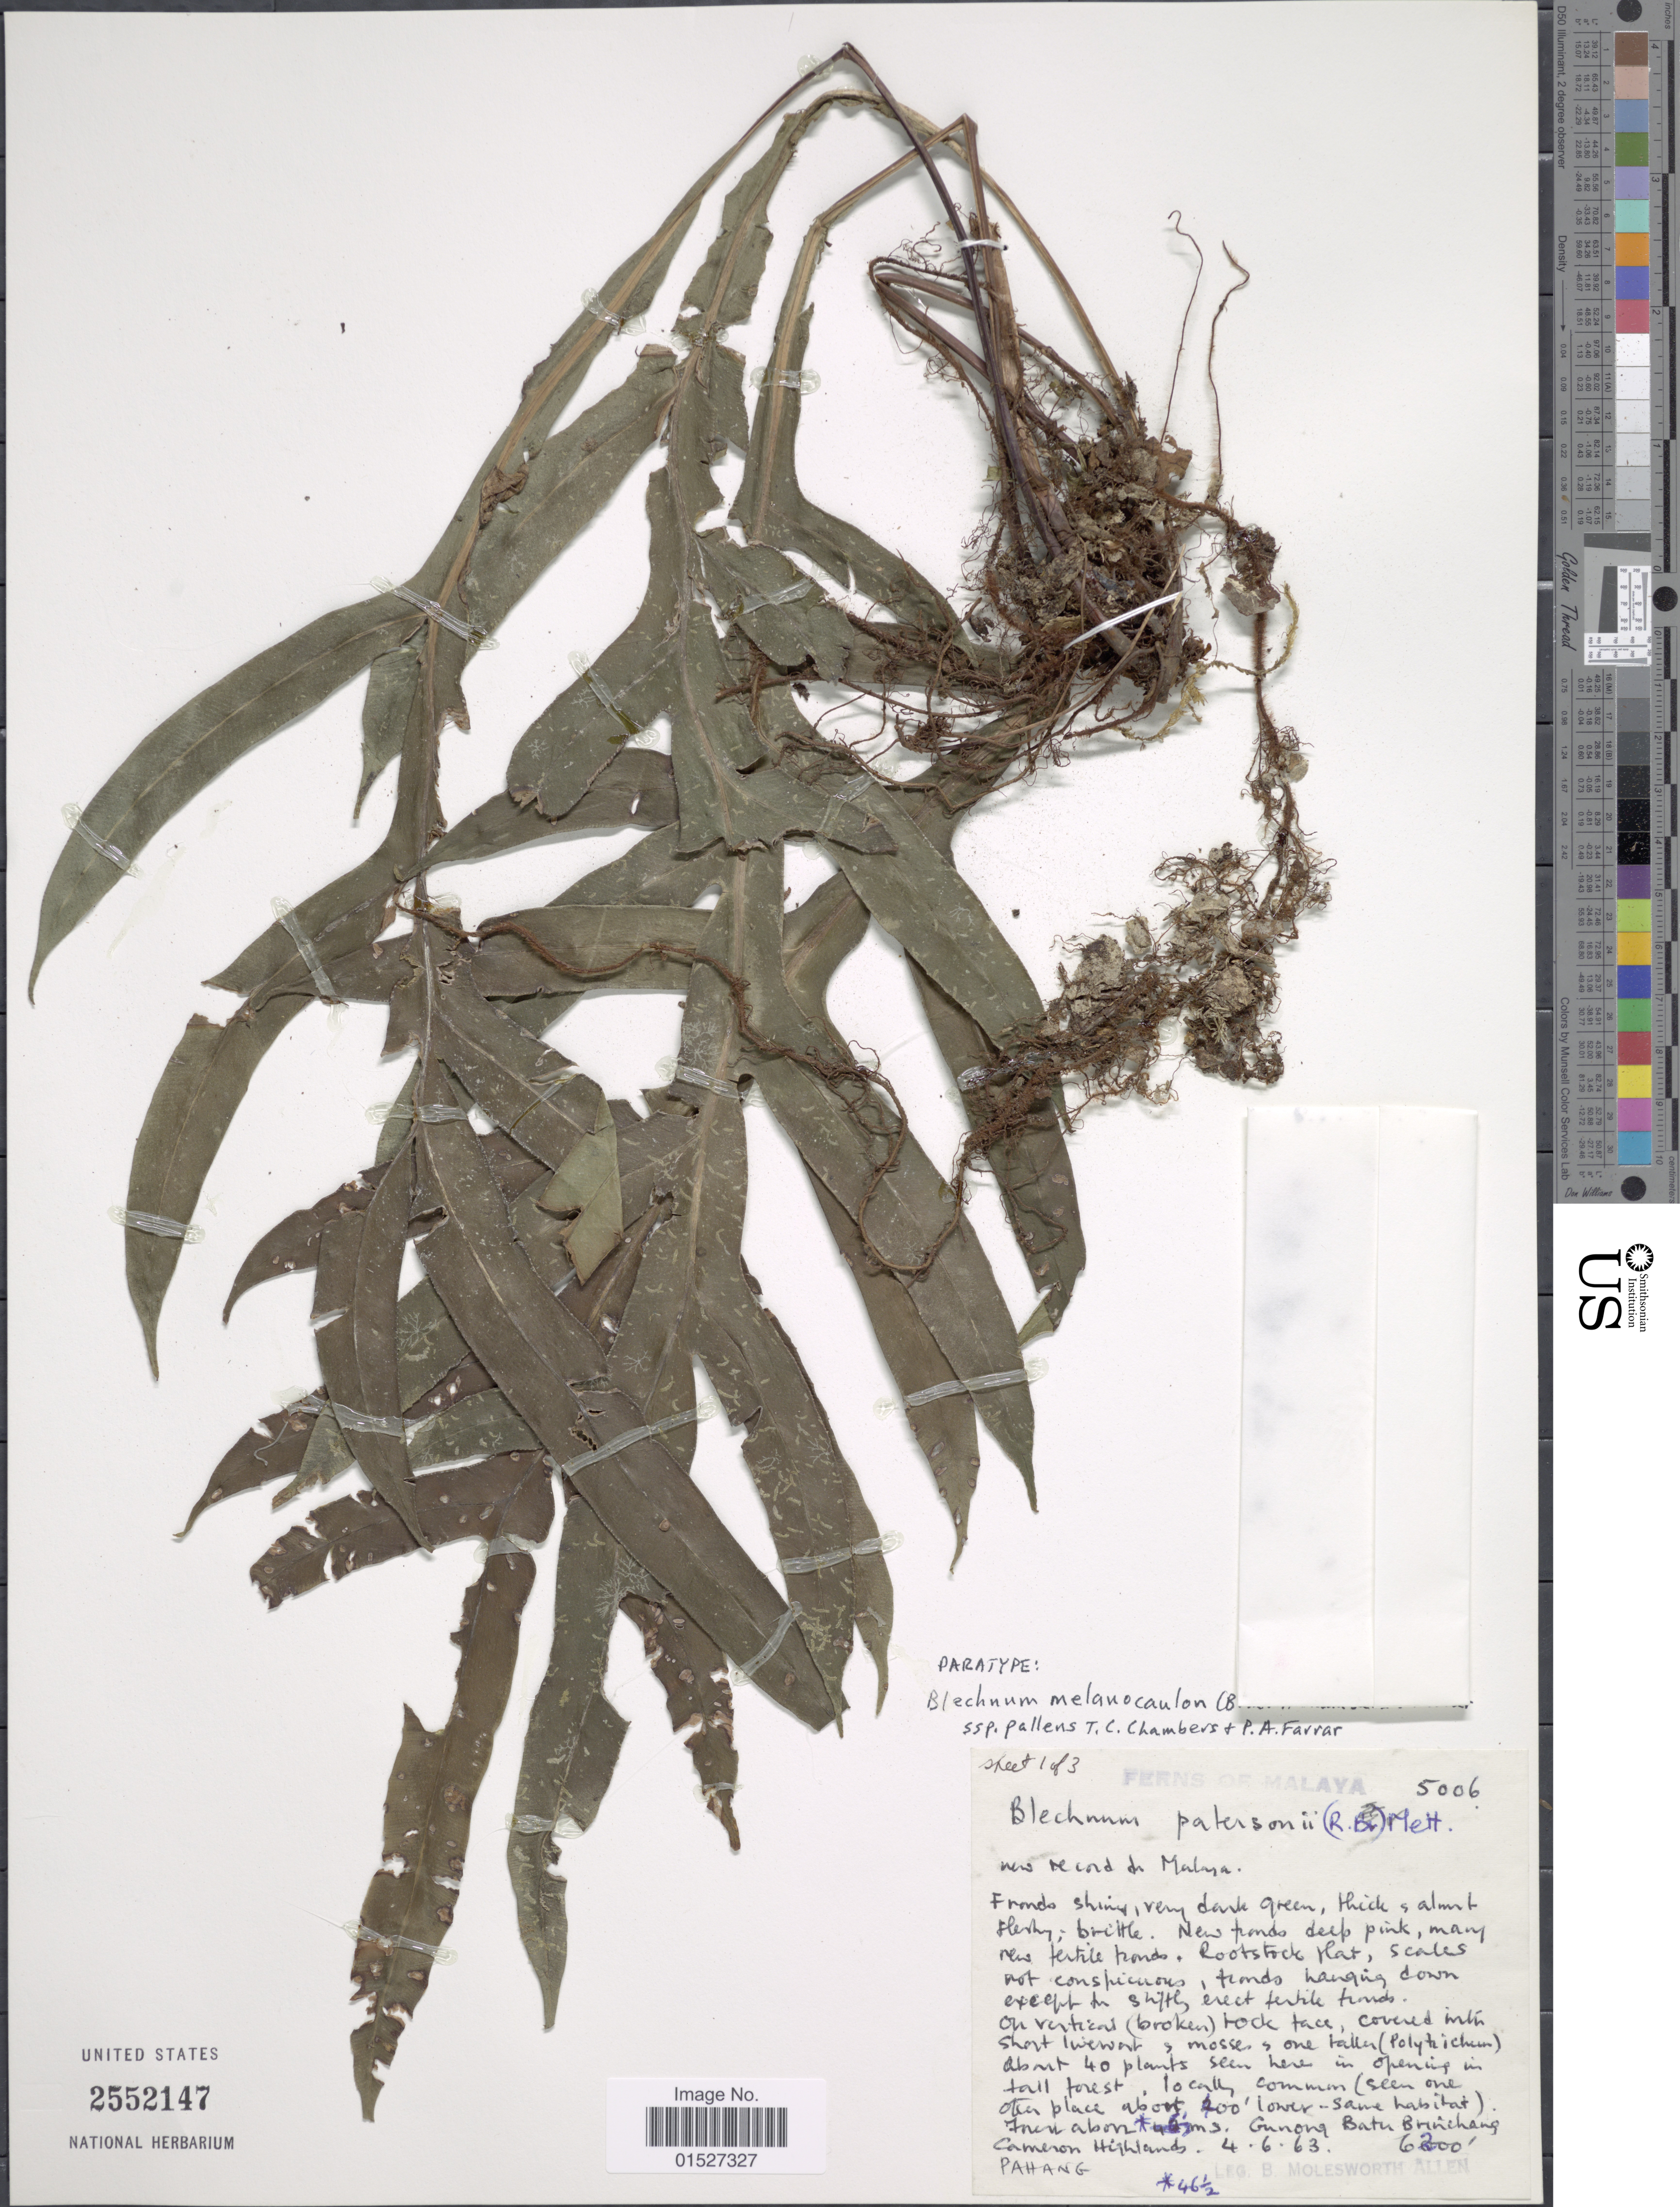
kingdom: Plantae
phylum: Tracheophyta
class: Polypodiopsida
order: Polypodiales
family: Blechnaceae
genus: Blechnum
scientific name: Blechnum melanocaulon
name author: (Brack.) T.C. Chambers & P. A. Farrant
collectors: B. E. G. Molesworth-Allen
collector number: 5006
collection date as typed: Transcribed d/m/y: 4/6/63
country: Malaysia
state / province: Pahang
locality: Gunong Batu Brinchang Cameron Highlands.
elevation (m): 1890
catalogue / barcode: US 2552147